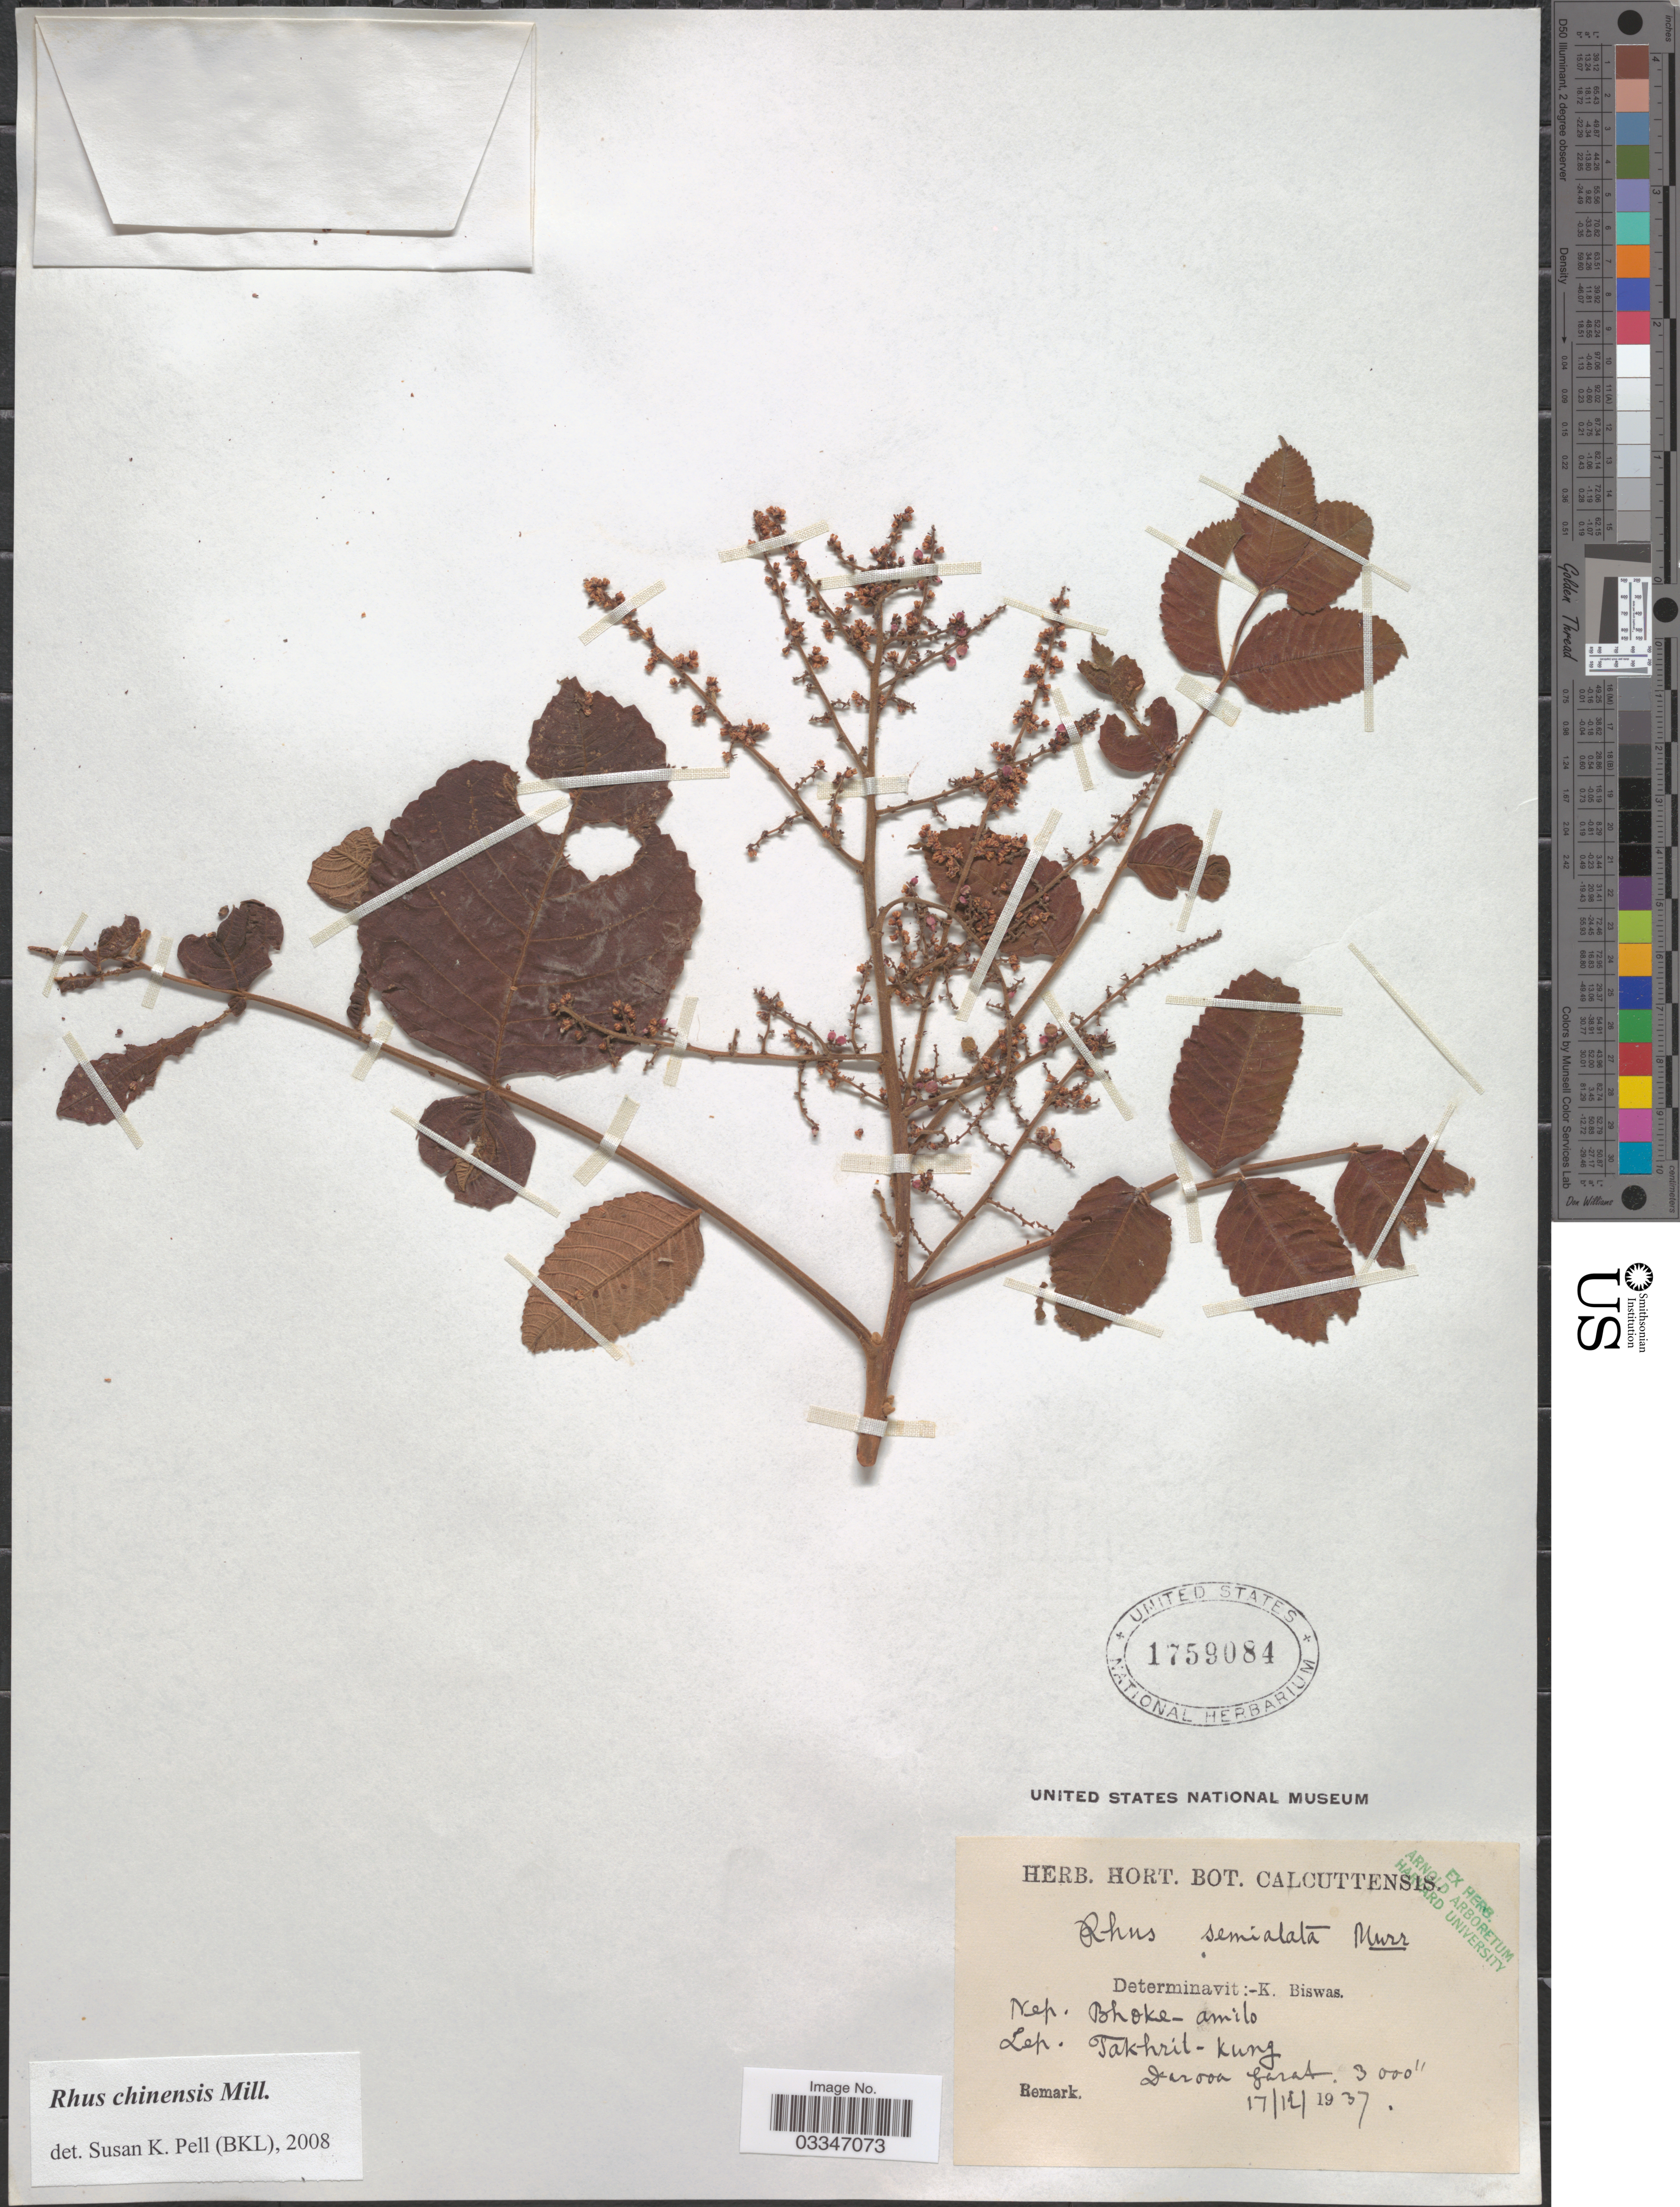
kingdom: Plantae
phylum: Tracheophyta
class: Magnoliopsida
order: Sapindales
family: Anacardiaceae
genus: Rhus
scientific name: Rhus chinensis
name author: Mill.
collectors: ex Herb. Hort. Bot. Calcuttensis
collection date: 1937-12-17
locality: Darooa Garat.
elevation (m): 914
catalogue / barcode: US 1759084